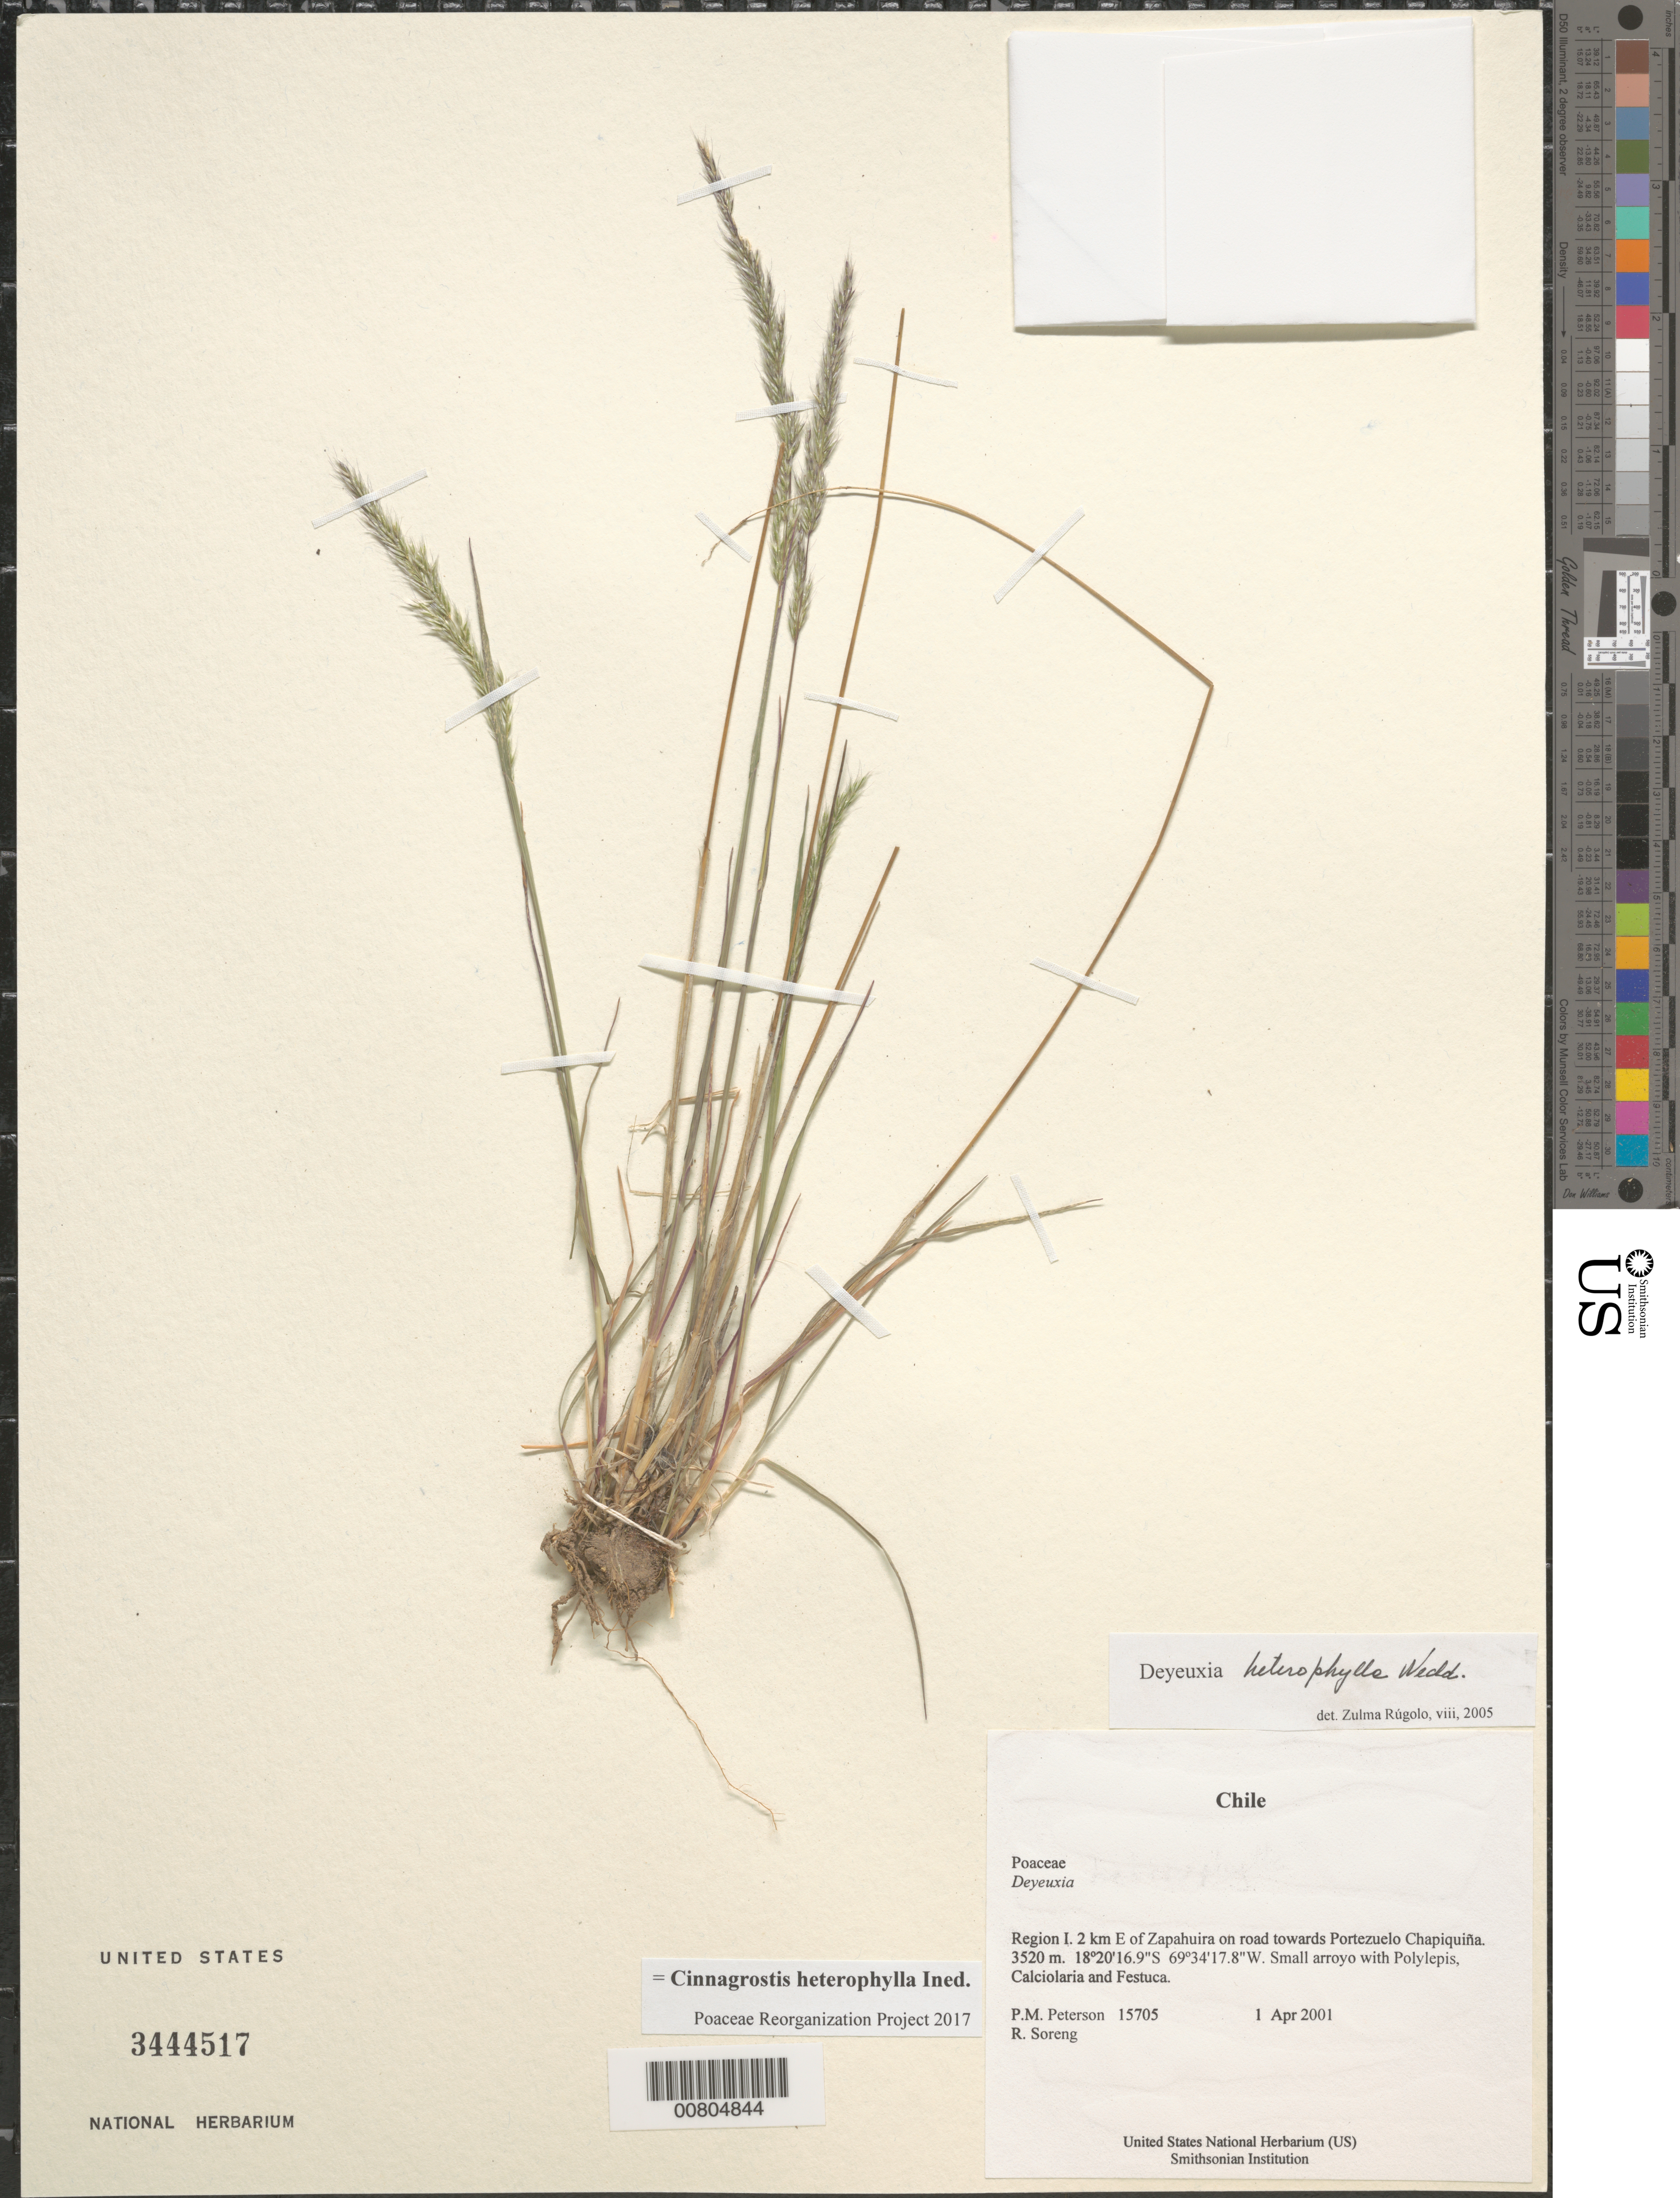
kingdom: Plantae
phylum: Tracheophyta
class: Liliopsida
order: Poales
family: Poaceae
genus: Cinnagrostis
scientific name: Cinnagrostis heterophylla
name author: (Wedd.) P.M. Peterson et al.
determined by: Poaceae Reorganization Project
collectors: P. M. Peterson & R. J. Soreng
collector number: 15705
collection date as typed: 01 Apr 2001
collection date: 2001-04-01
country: Chile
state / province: Tarapacá (I)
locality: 2 km E of Zapahuira on road towards Portezuelo Chapiquiña.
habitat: Small arroyo with Polylepis, Calciolaria and Festuca.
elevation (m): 3520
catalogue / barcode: US 3444517